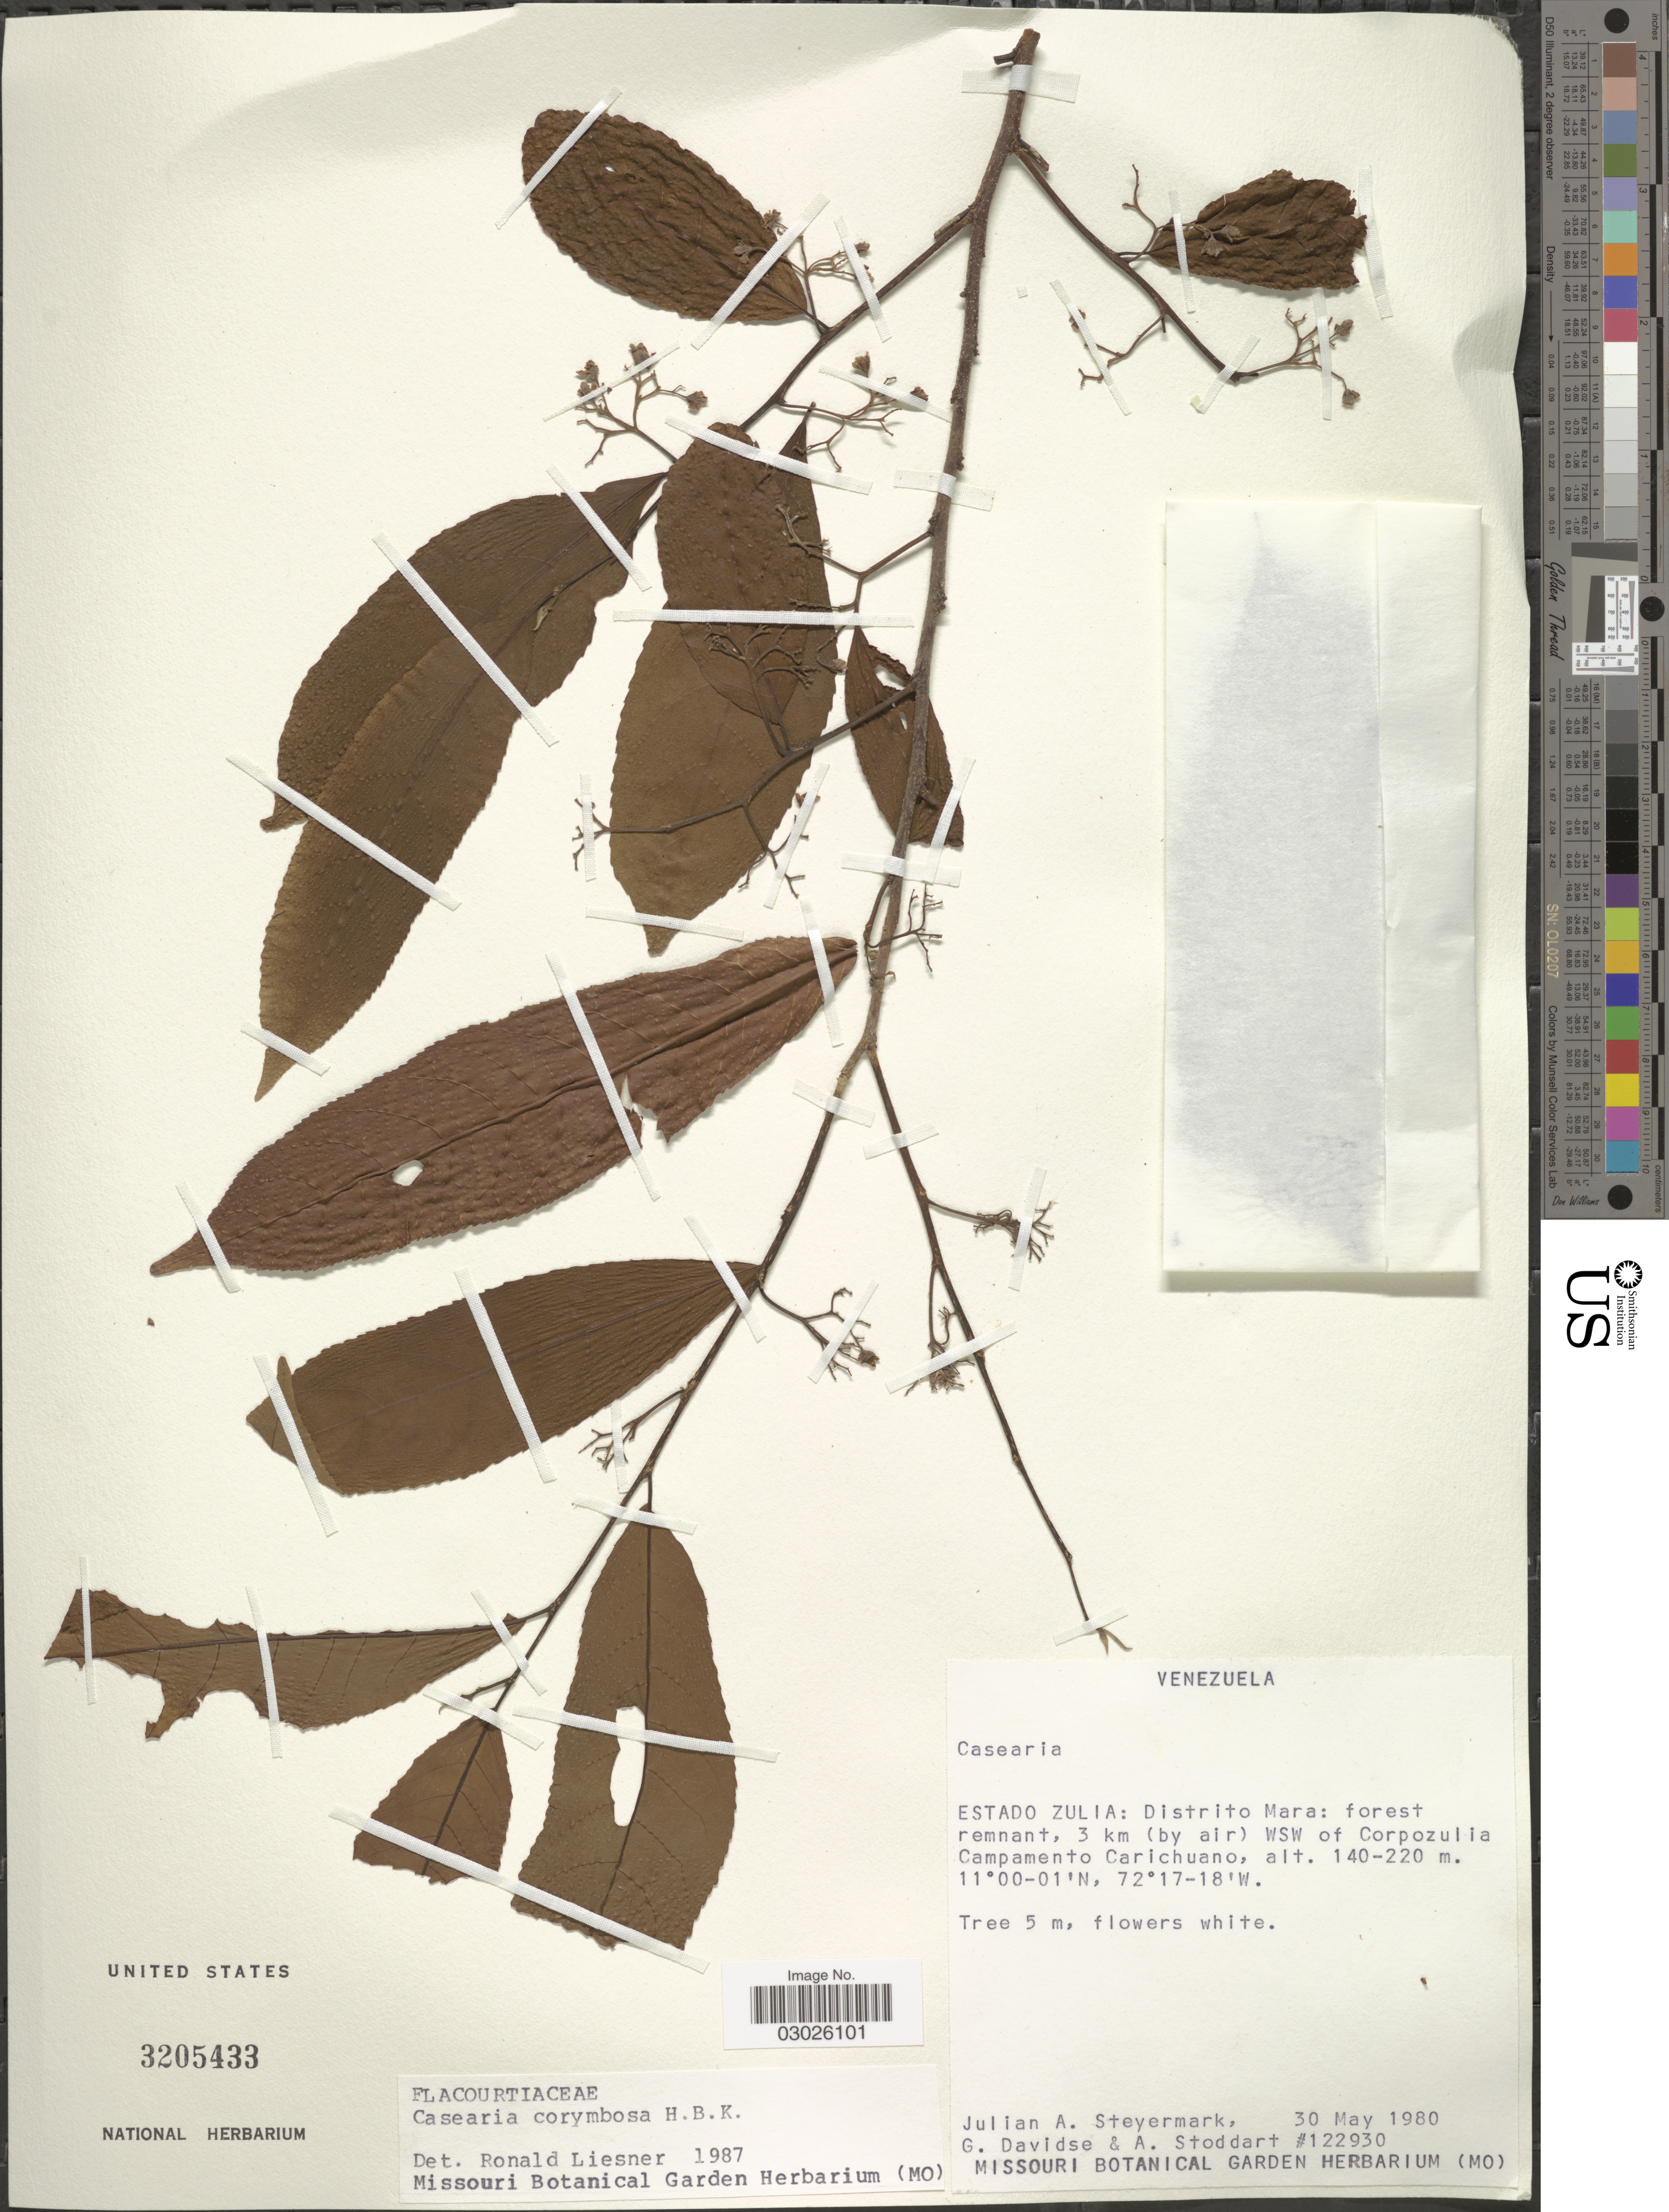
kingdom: Plantae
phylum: Tracheophyta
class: Magnoliopsida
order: Malpighiales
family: Salicaceae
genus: Casearia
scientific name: Casearia corymbosa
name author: Kunth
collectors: J. Steyermark, G. Davidse & A. Stoddart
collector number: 122930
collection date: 1980-05-30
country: Venezuela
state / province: Zulia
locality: Distrito Mara: forest remnant, 3 km (by air) WSW of Corpozulia Campamento Carichuano.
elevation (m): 140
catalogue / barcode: US 3205433